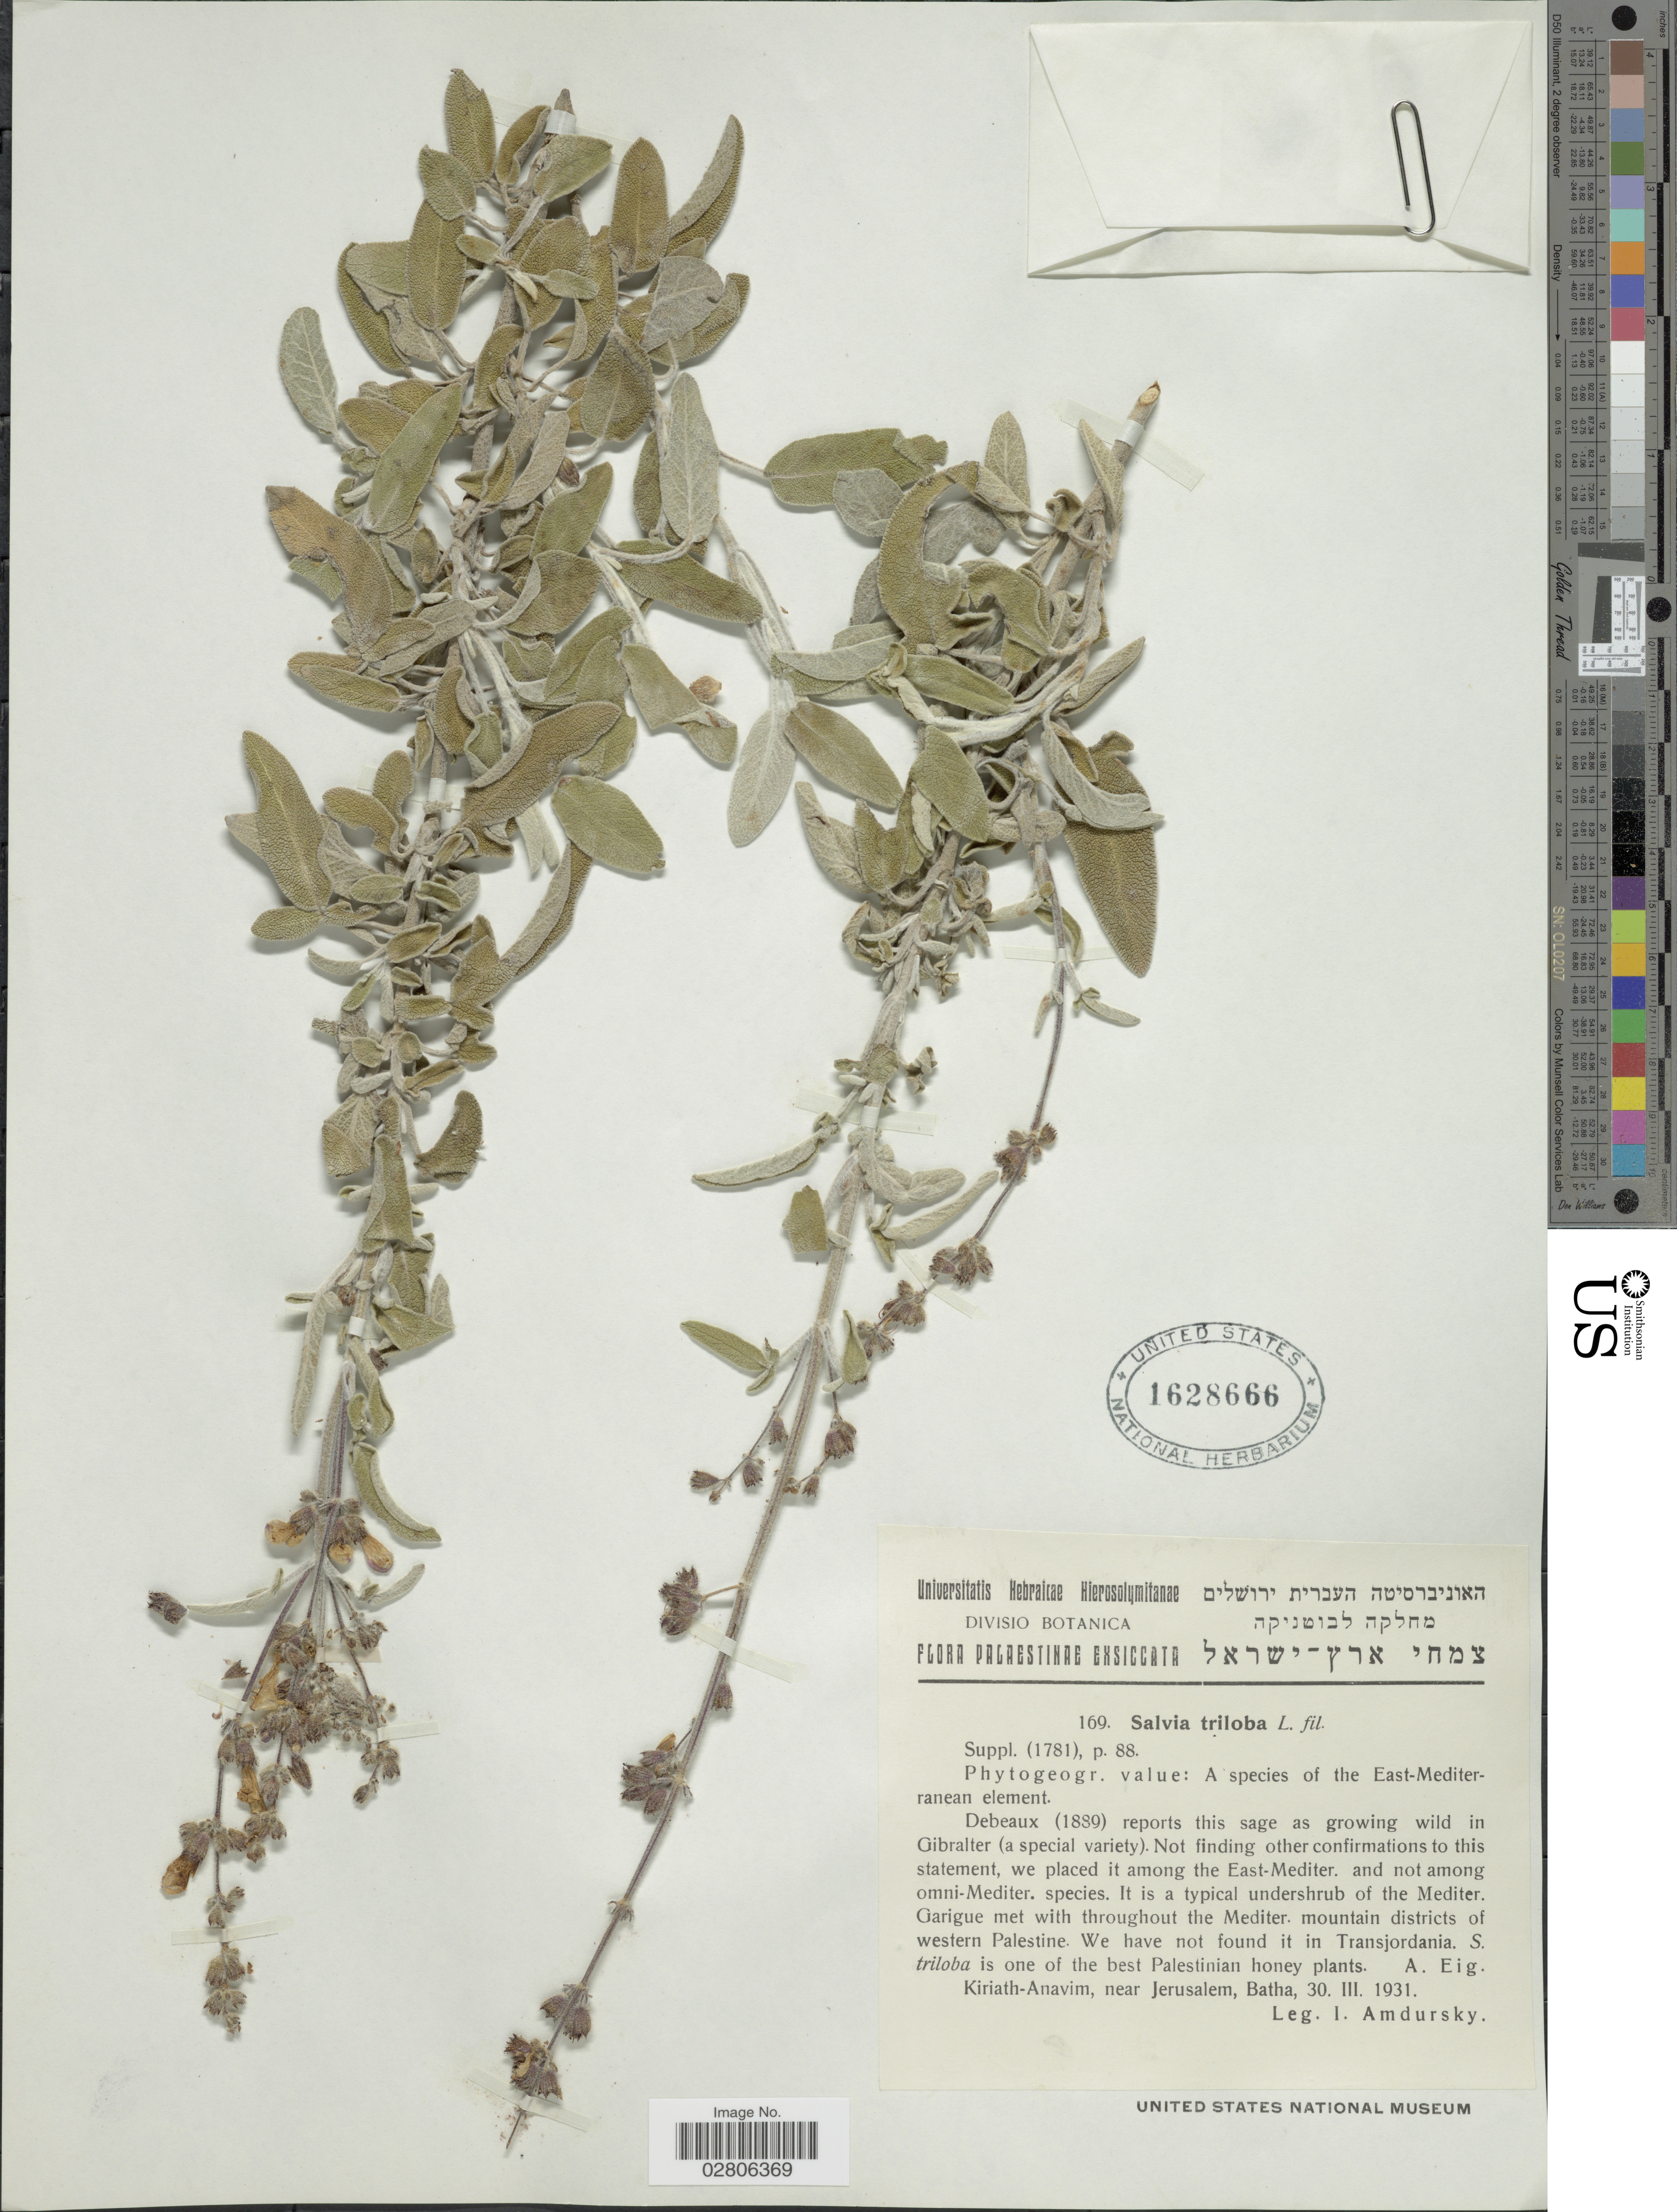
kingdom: Plantae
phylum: Tracheophyta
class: Magnoliopsida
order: Lamiales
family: Lamiaceae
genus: Salvia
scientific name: Salvia triloba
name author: L. f.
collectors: I. Amdursky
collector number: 169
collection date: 1931-03-30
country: Israel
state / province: Jerusalem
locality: Kiriath-Anavim, near Jerusalem, Batha. Palaestinae.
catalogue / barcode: US 1628666